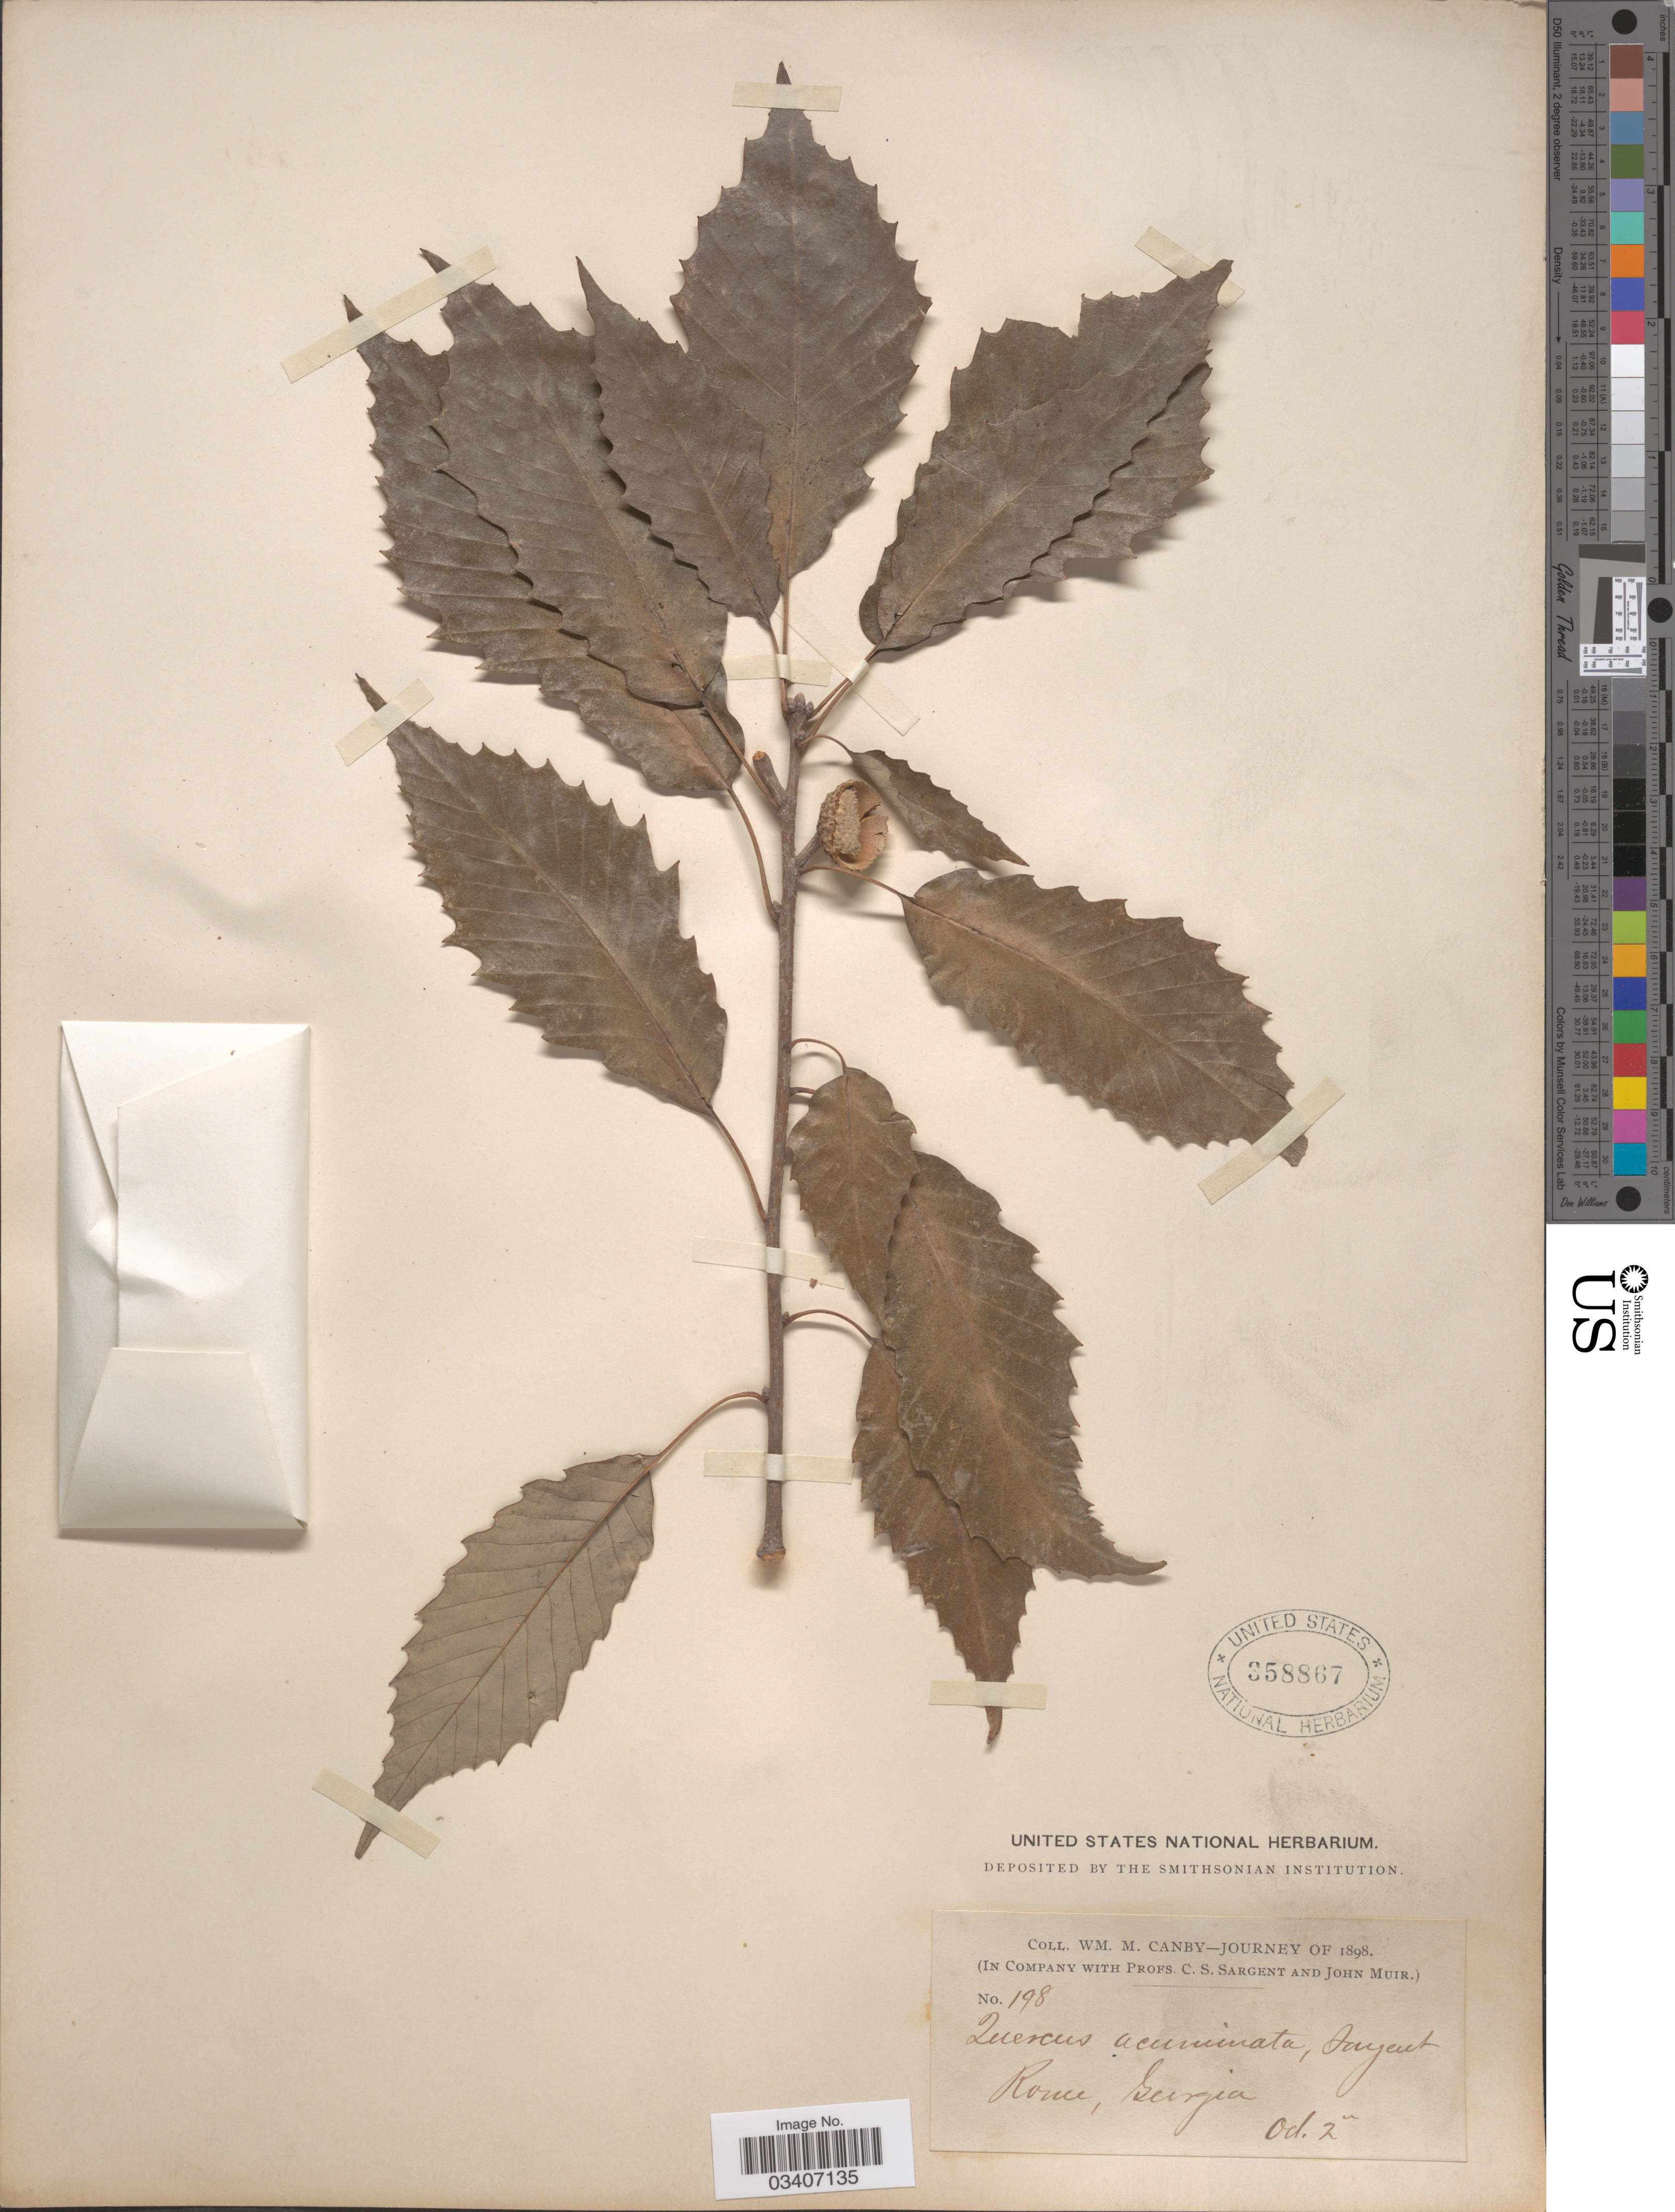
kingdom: Plantae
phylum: Tracheophyta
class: Magnoliopsida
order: Fagales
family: Fagaceae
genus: Quercus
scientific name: Quercus muehlenbergii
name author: Engelm.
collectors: W. M. Canby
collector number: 198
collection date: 1898-10-02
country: United States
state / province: Georgia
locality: Rome.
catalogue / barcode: US 358867